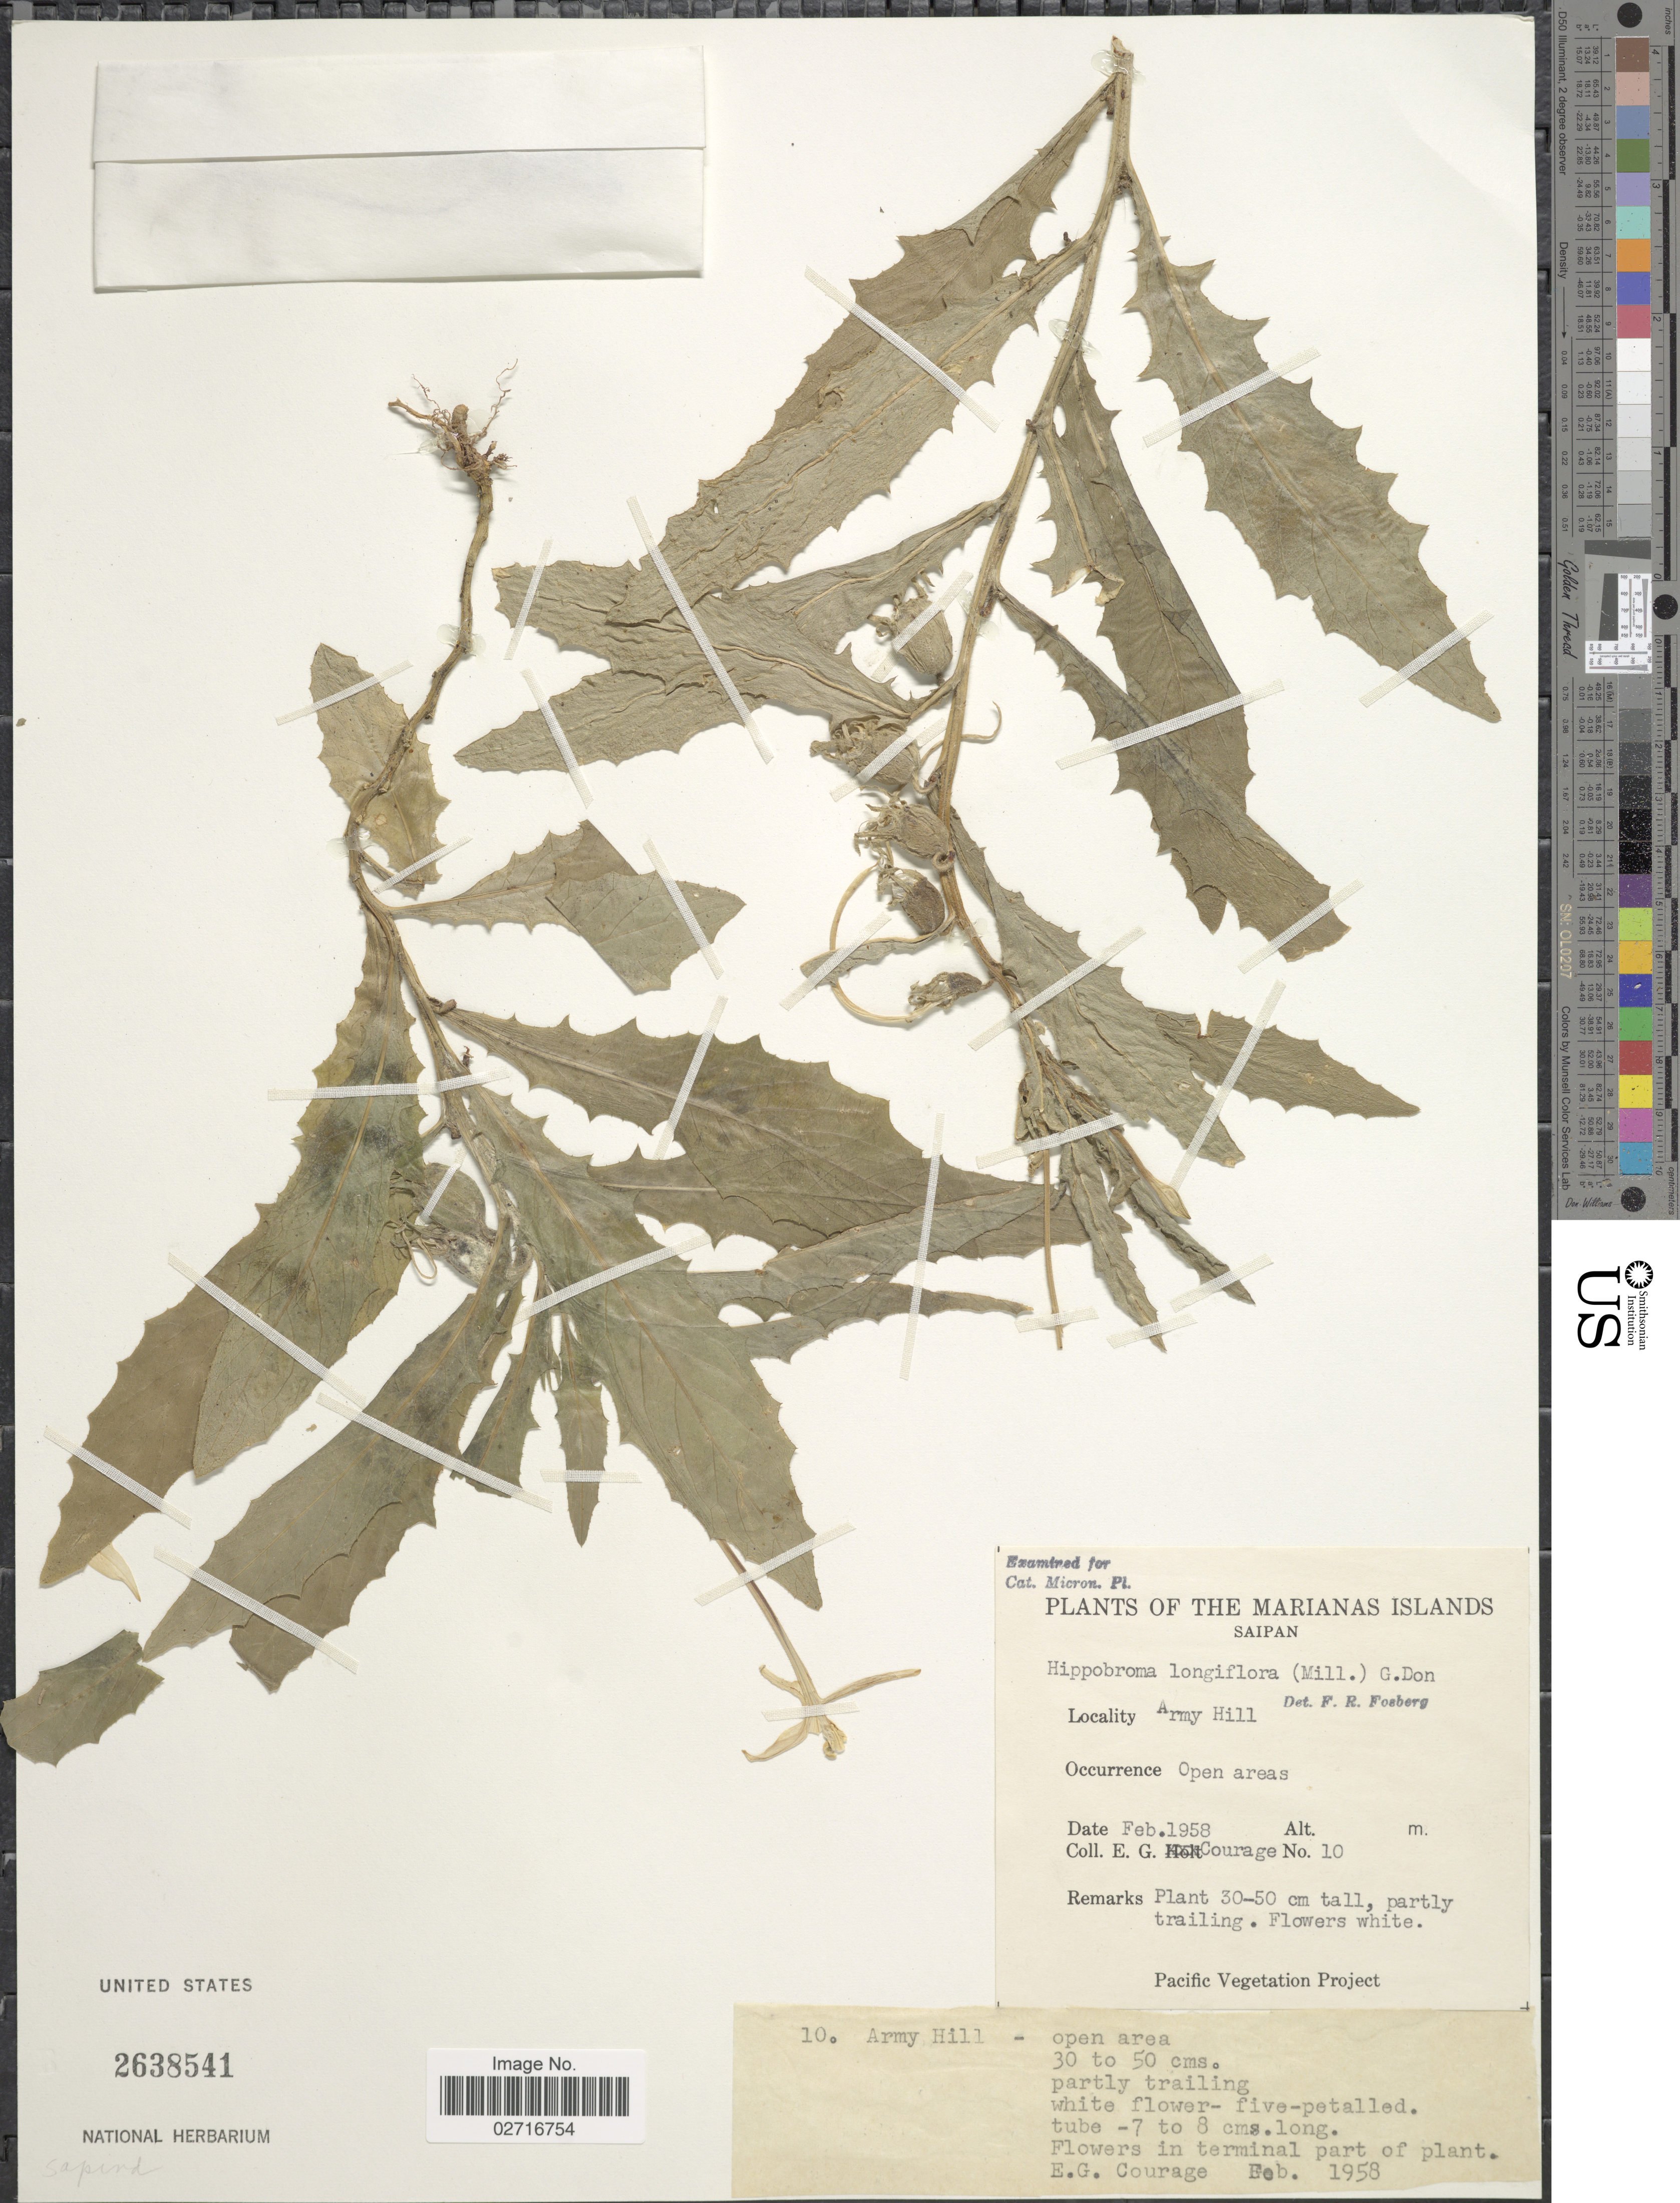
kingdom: Plantae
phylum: Tracheophyta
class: Magnoliopsida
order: Asterales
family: Campanulaceae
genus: Hippobroma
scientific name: Hippobroma longiflora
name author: (L.) G. Don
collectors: E. Courage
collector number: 10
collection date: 1958-02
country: Northern Mariana Islands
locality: The Marianas Islands, Saipan, Army Hill, open areas.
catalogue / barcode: US 2638541